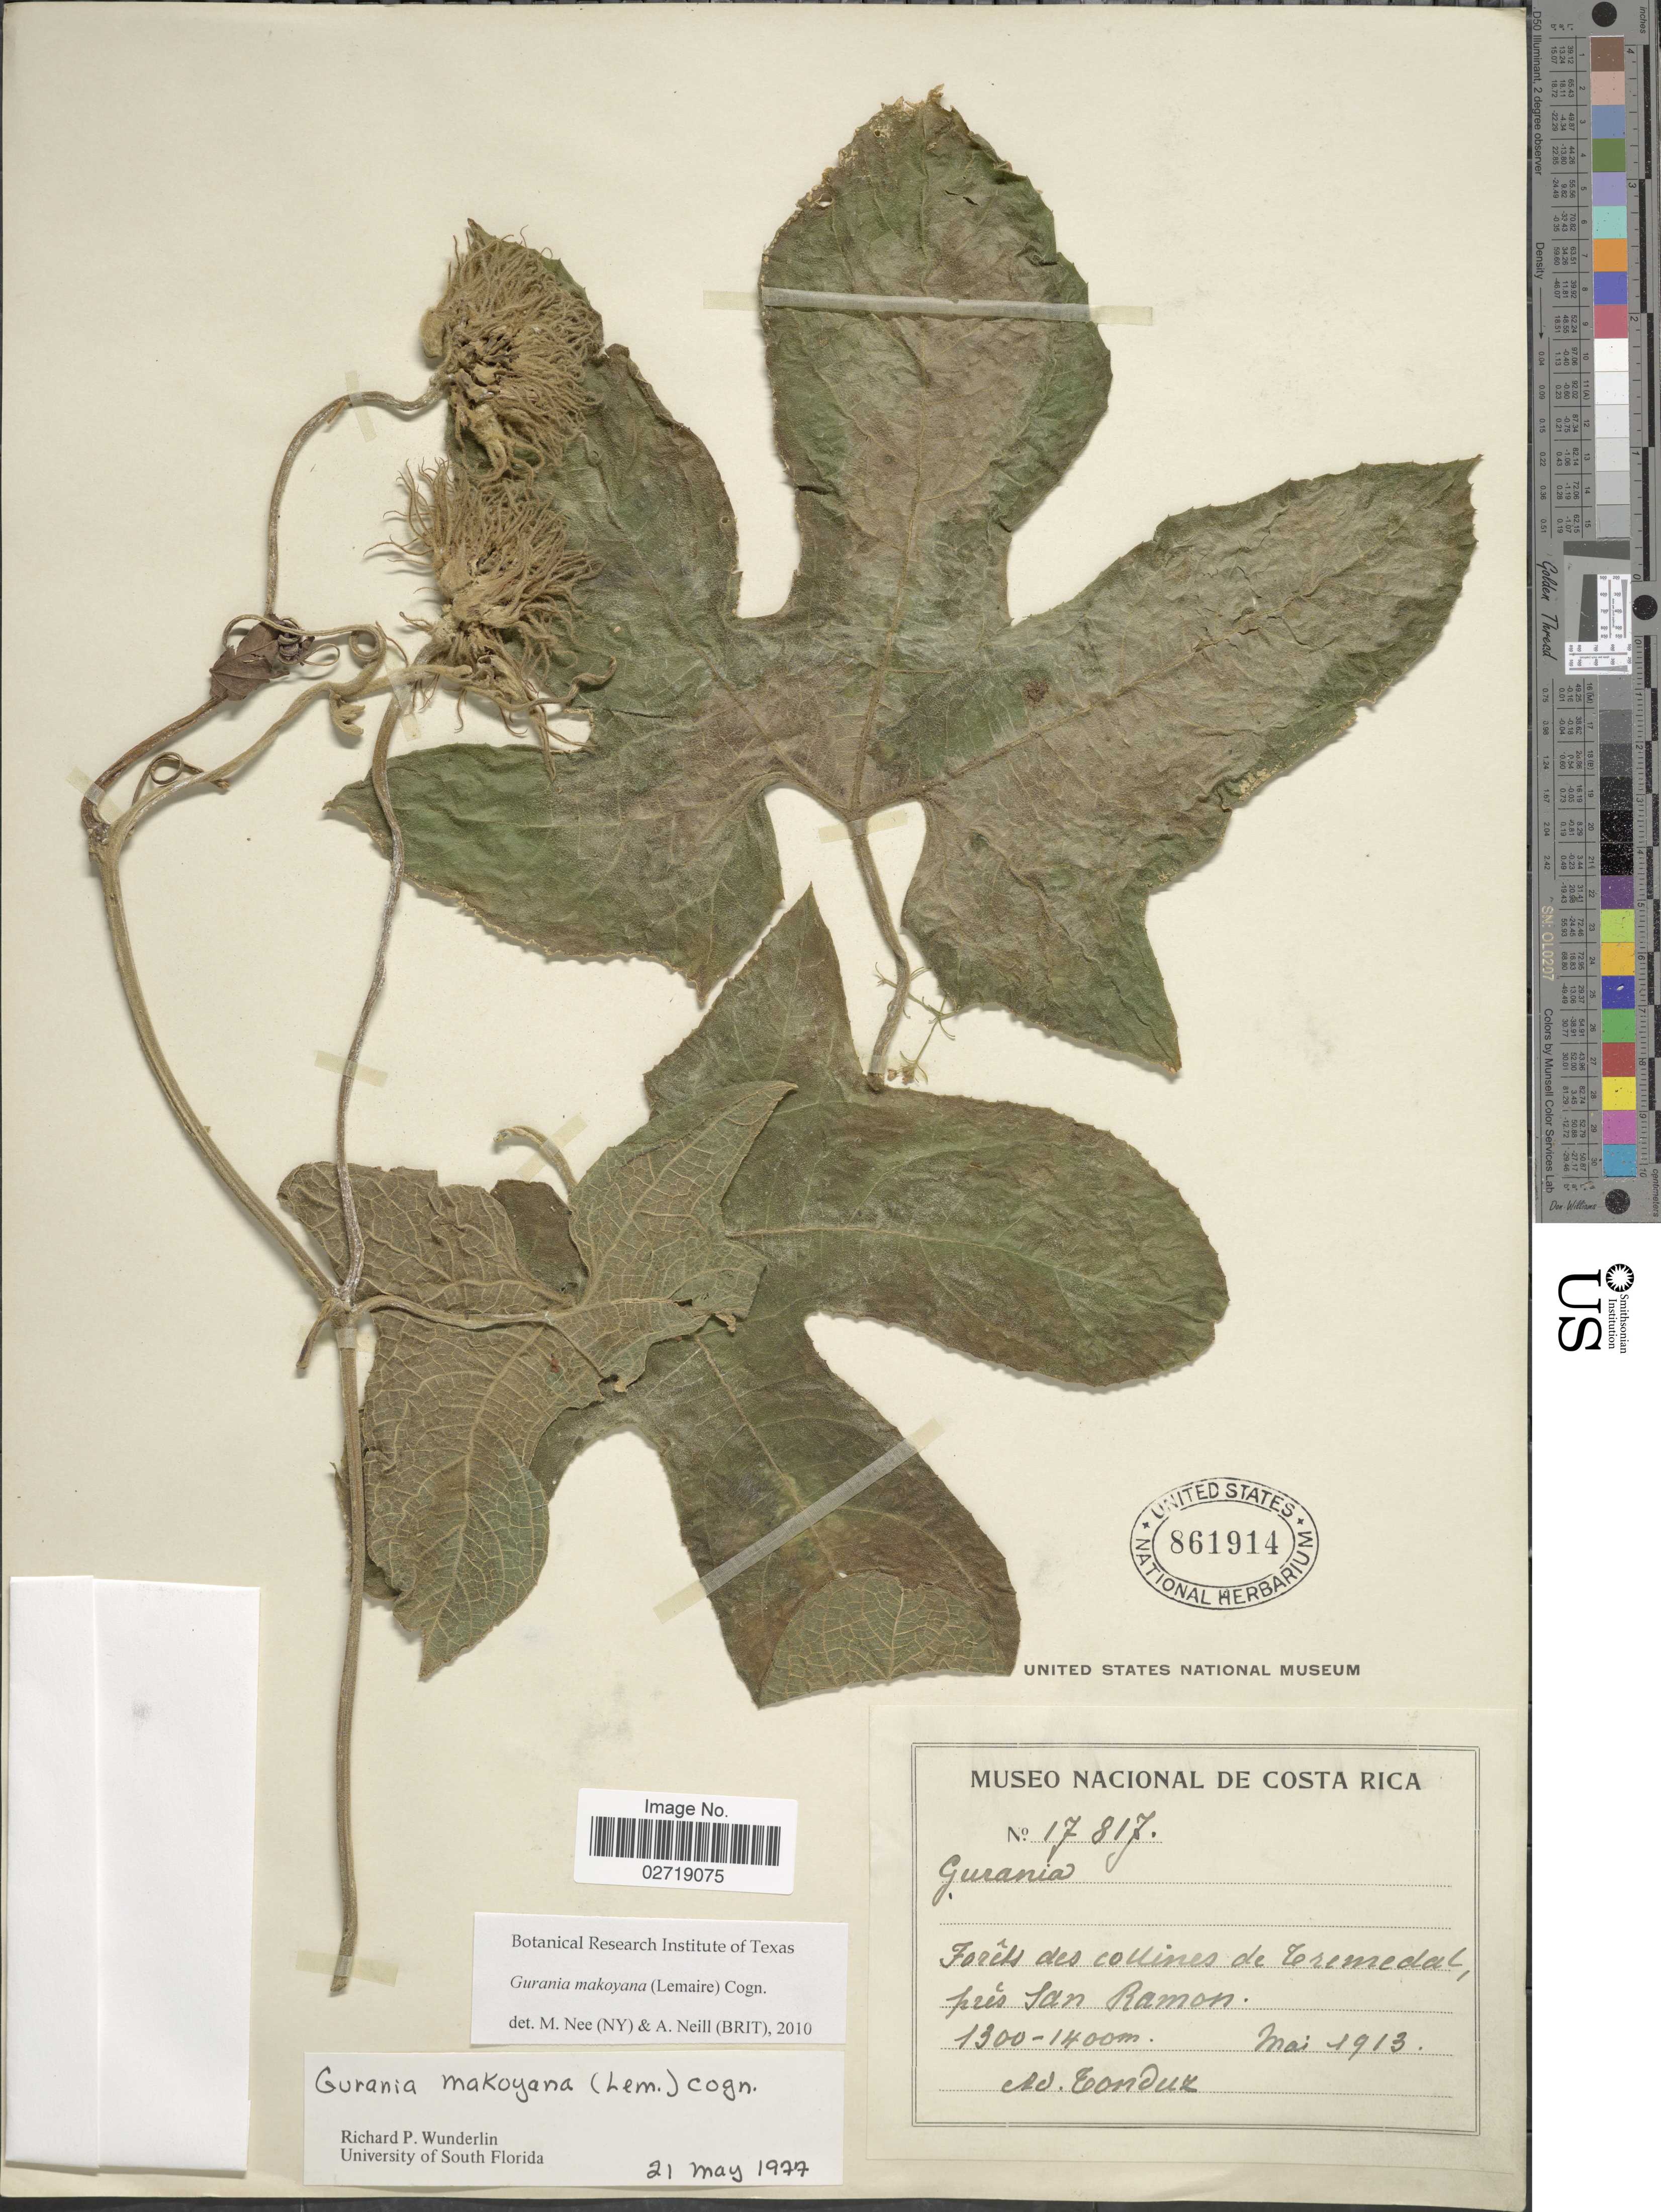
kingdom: Plantae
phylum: Tracheophyta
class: Magnoliopsida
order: Cucurbitales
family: Cucurbitaceae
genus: Gurania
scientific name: Gurania makoyana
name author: (Lem.) Cogn.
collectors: A. Tonduz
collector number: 17817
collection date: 1913-05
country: Costa Rica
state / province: Alajuela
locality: Forêts des collines de Tremedal, pres San Ramon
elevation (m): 1300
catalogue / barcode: US 861914